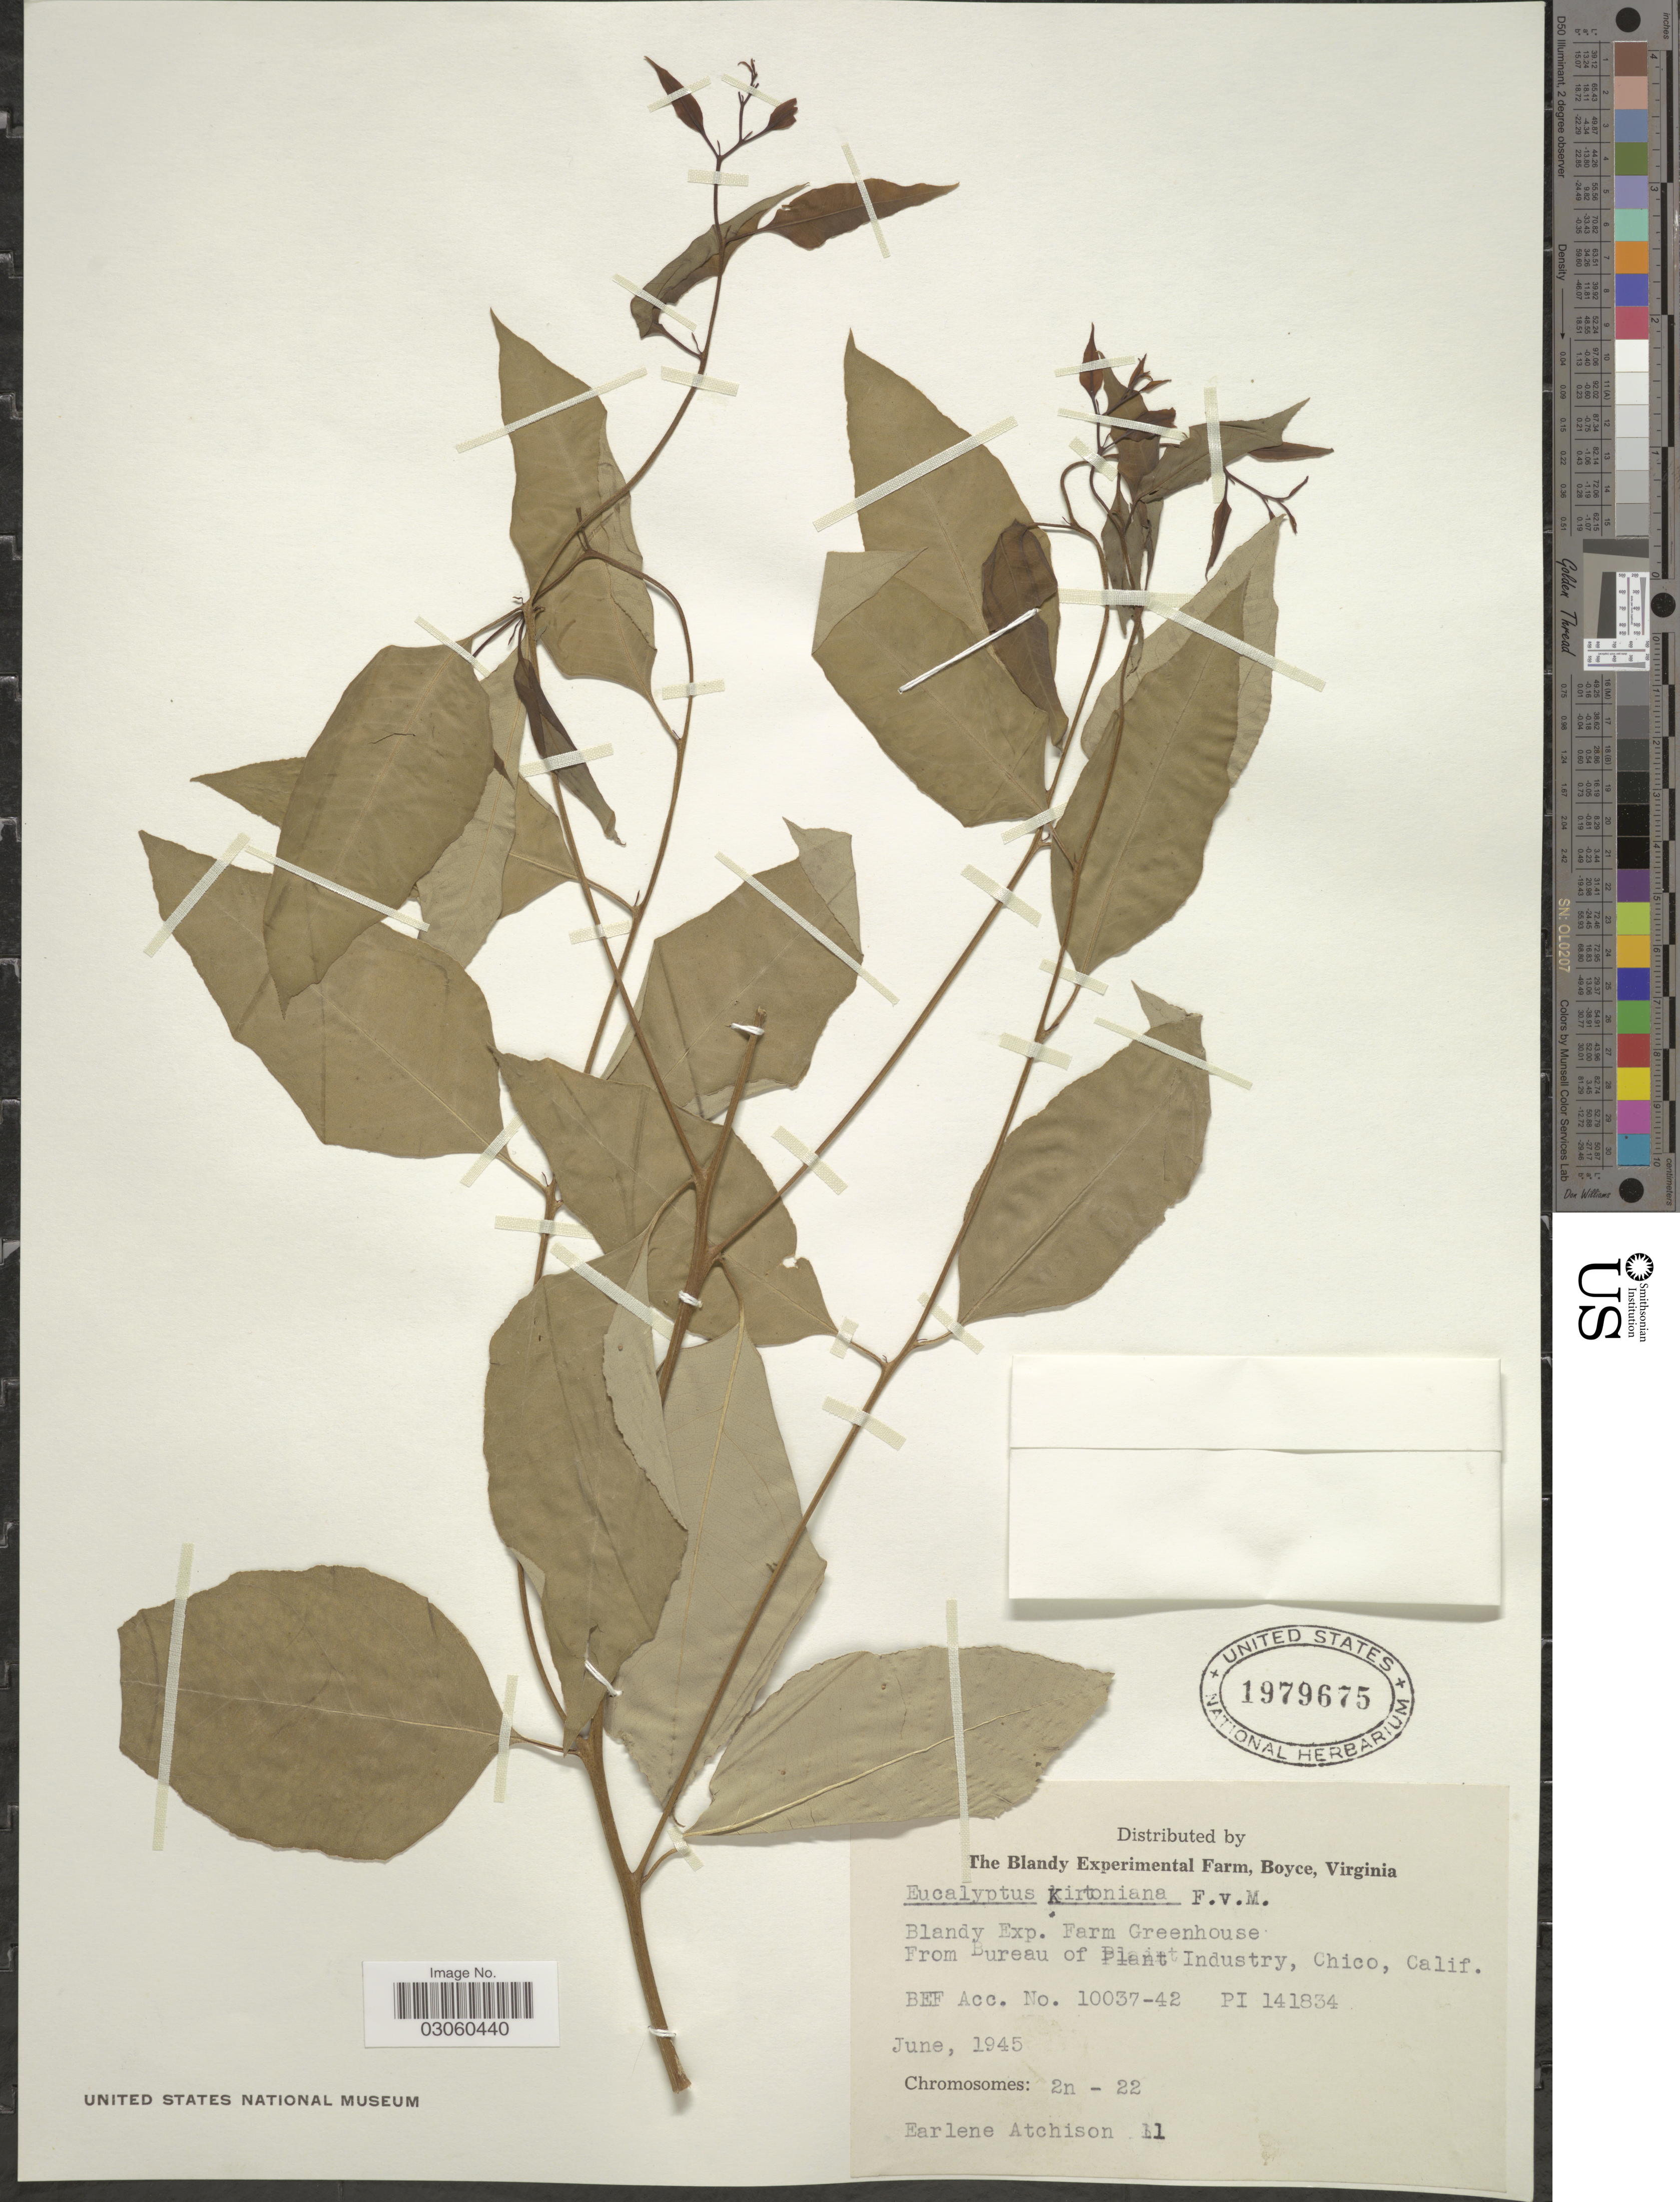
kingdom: Plantae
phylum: Tracheophyta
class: Magnoliopsida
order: Myrtales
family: Myrtaceae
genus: Eucalyptus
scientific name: Eucalyptus x kirtoniana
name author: F. Muell.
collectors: E. Atchison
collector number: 11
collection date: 1945-06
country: United States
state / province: Virginia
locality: The Blandy Experimental Farm, Boyce, Virginia.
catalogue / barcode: US 1979675